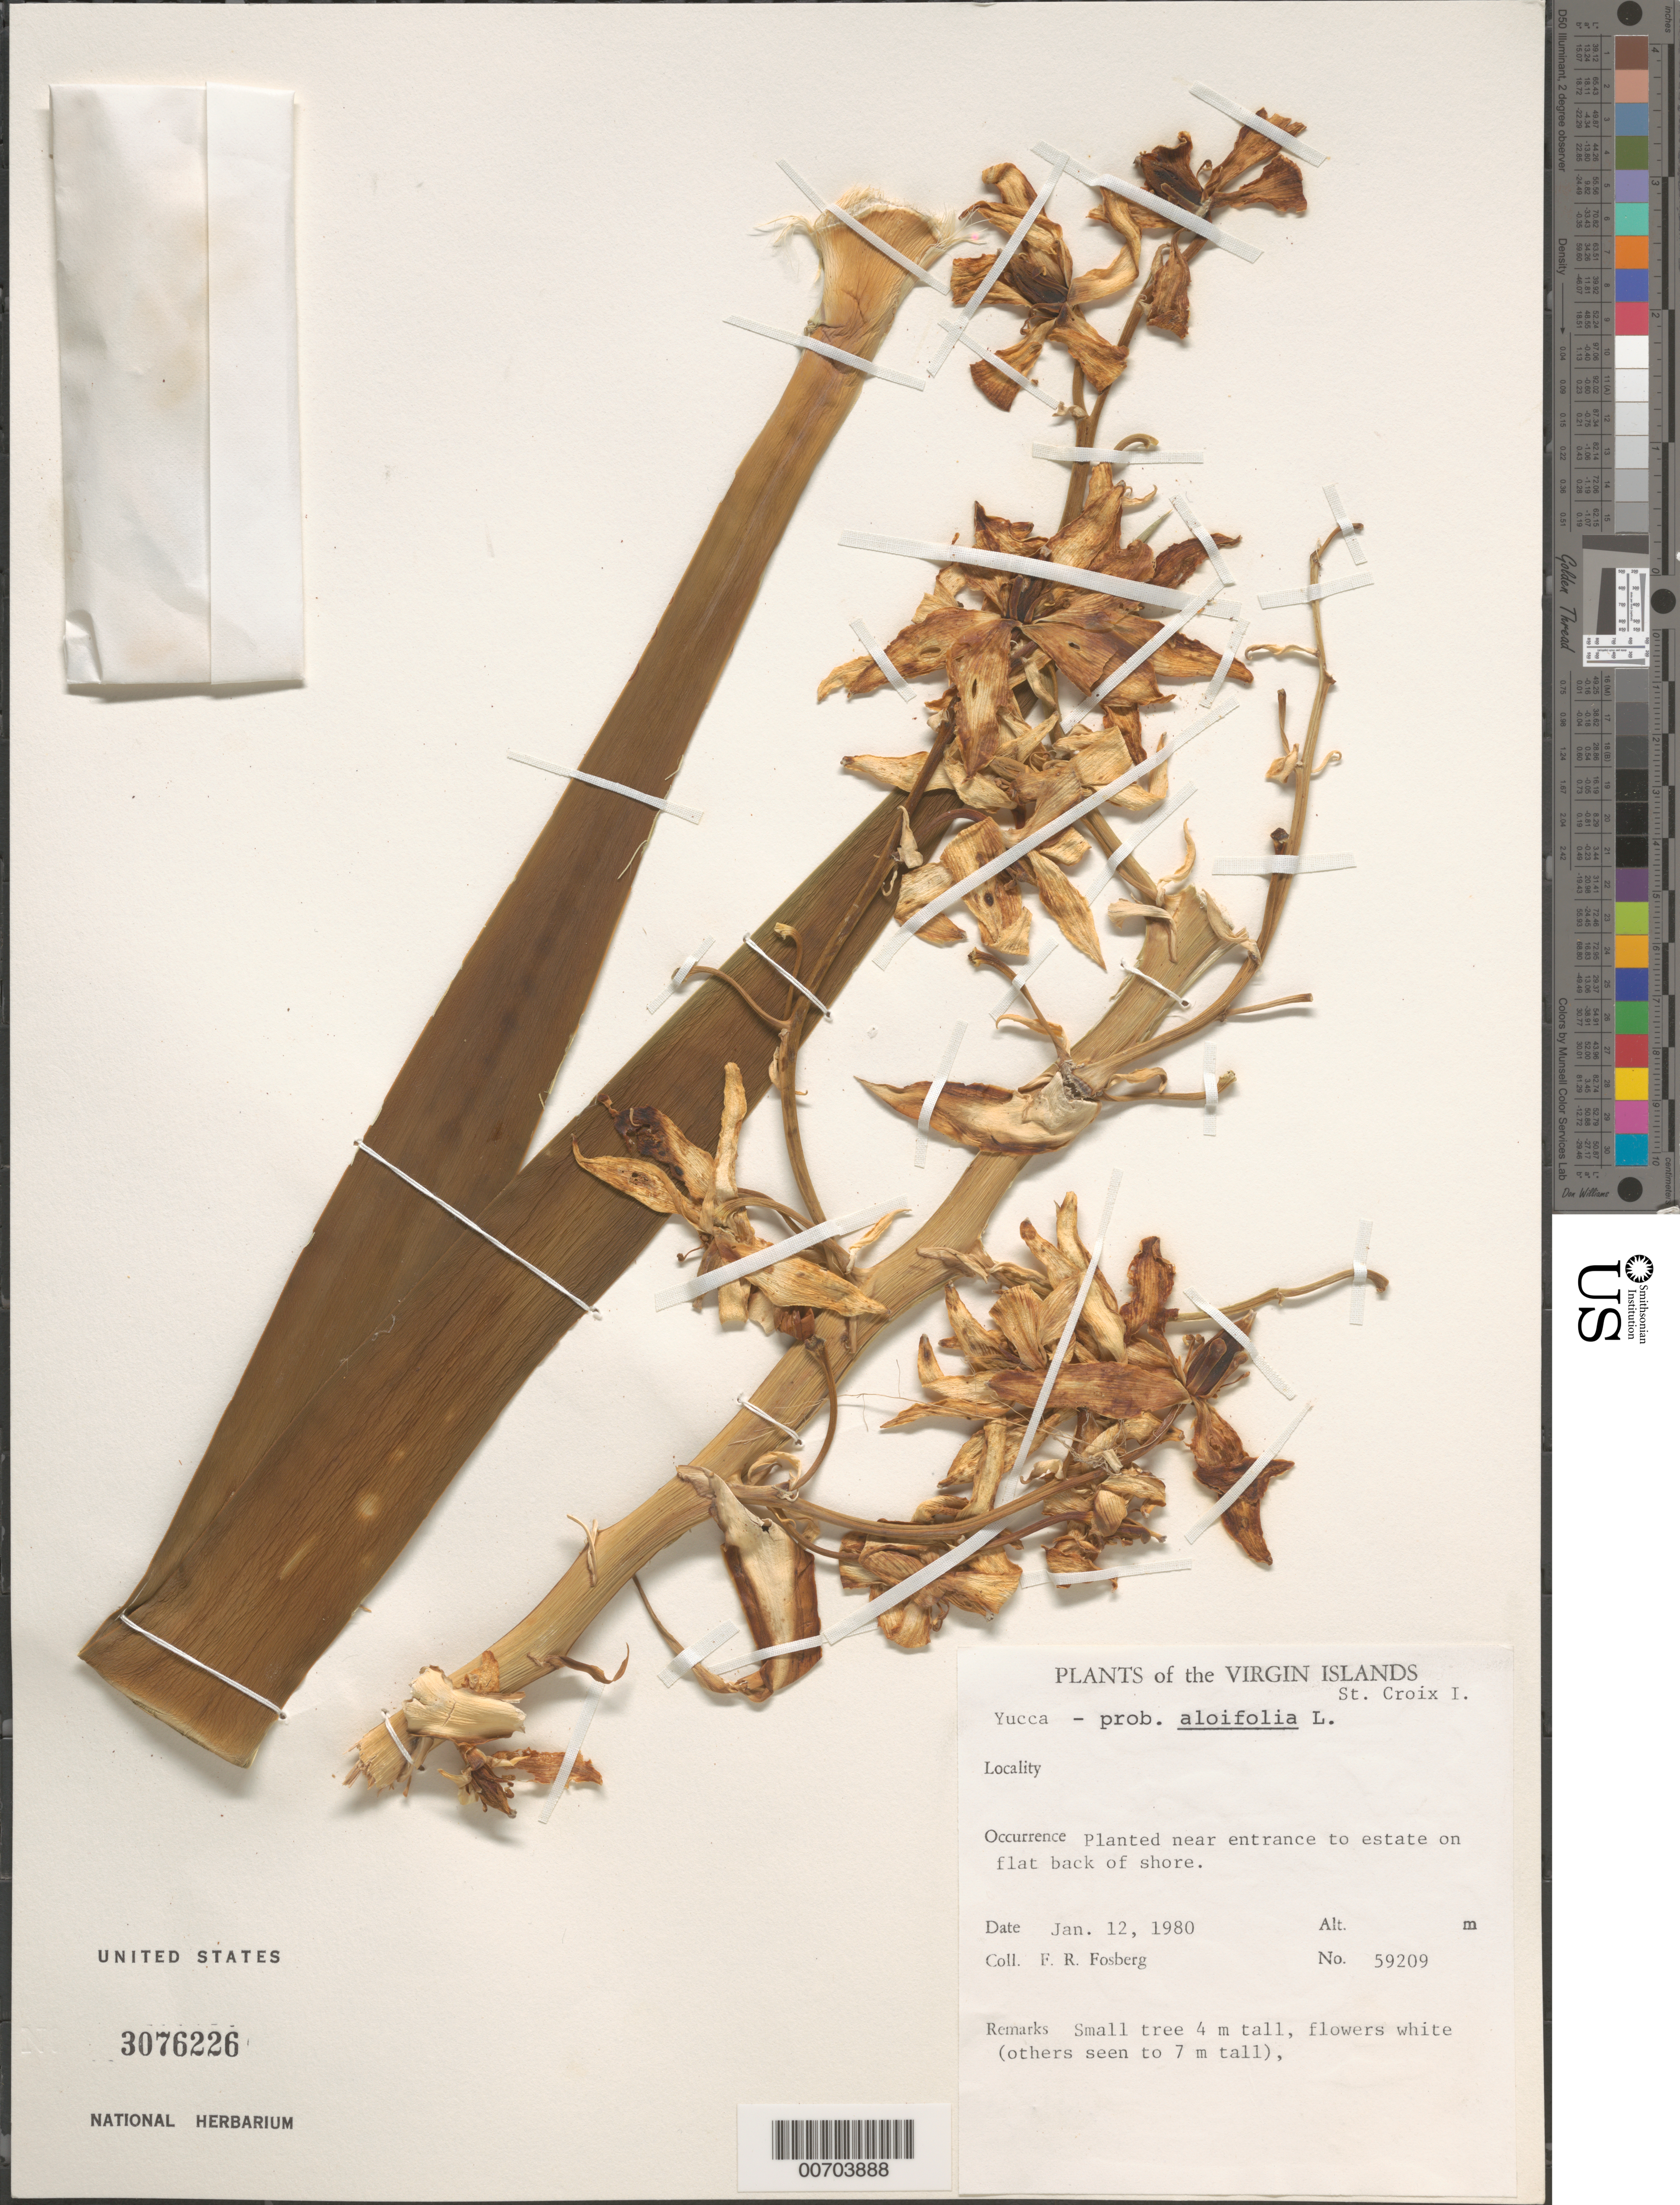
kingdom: Plantae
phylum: Tracheophyta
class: Liliopsida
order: Asparagales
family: Asparagaceae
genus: Yucca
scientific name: Yucca aloifolia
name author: L.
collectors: F. R. Fosberg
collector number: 59209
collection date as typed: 12 Jan 1980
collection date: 1980-01-12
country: U.S. Virgin Islands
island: St. Croix Island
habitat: Planted near entrance to estate on flat back of shore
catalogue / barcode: US 3076226